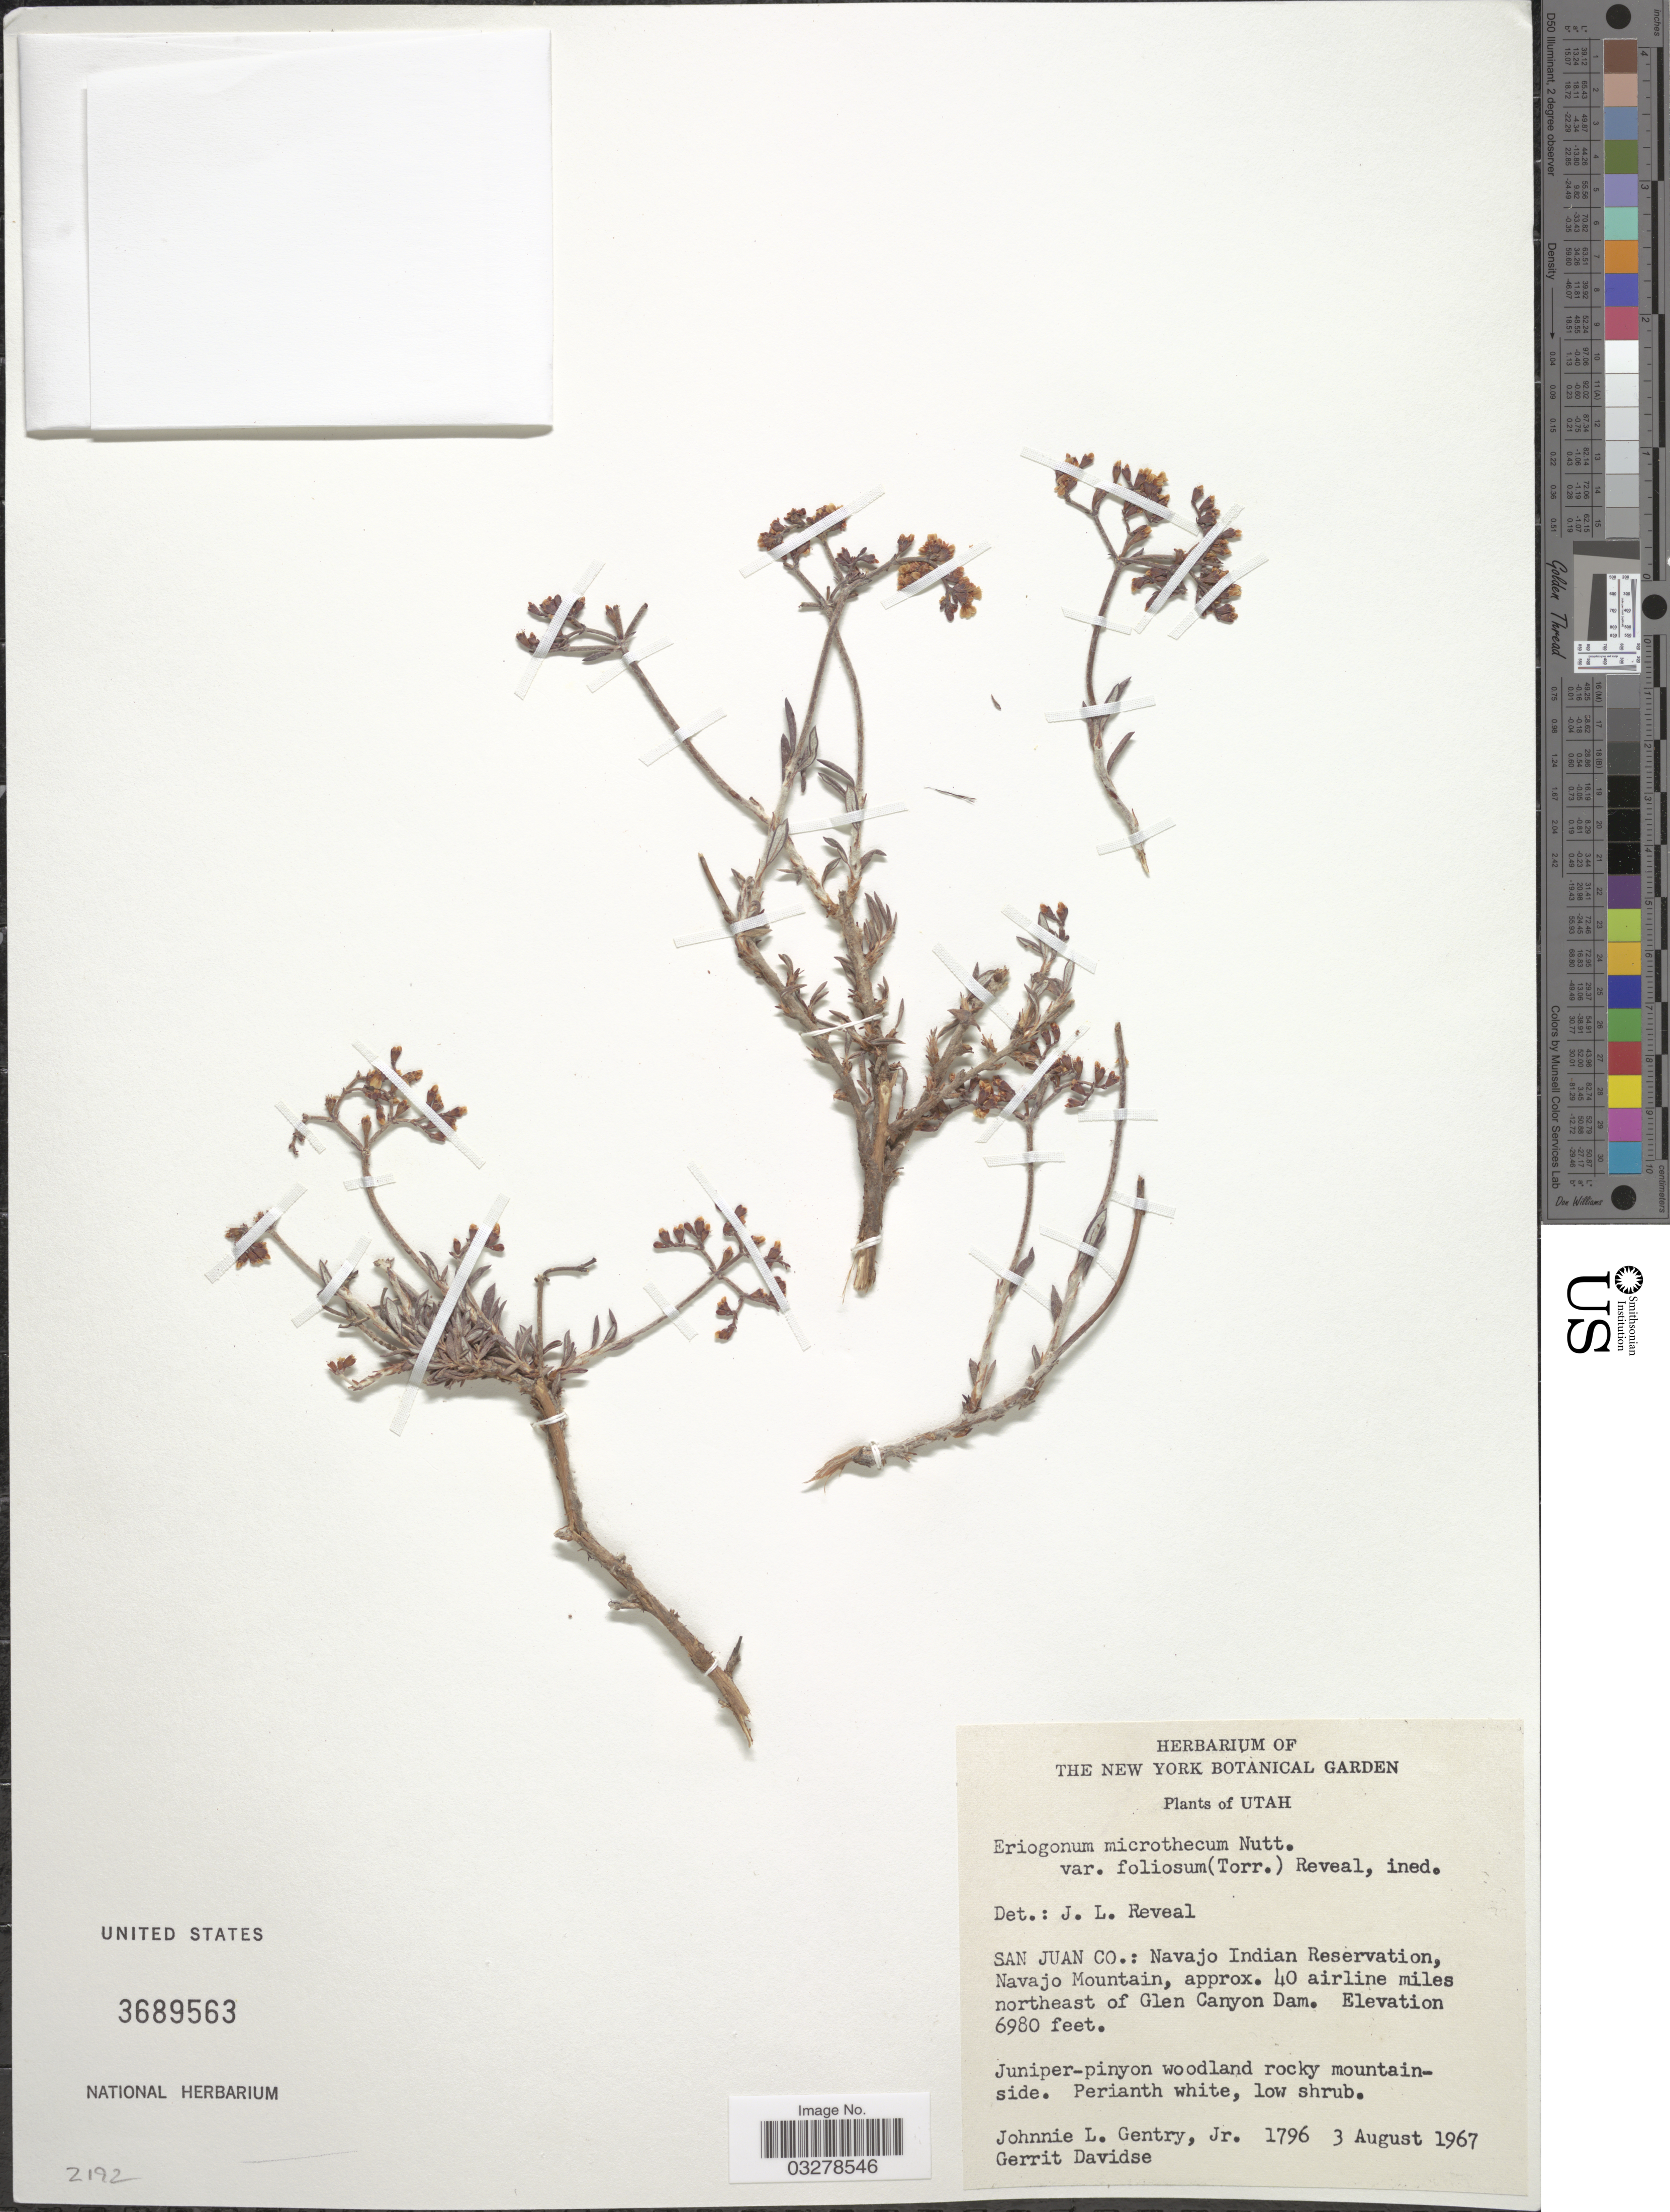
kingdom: Plantae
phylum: Tracheophyta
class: Magnoliopsida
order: Caryophyllales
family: Polygonaceae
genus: Eriogonum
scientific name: Eriogonum microtheca var. foliosum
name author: (Torr. & A. Gray) Reveal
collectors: J. L. Gentry & G. Davidse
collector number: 1796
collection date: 1967-08-03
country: United States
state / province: Utah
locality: San Juan Co.: Navajo Indian Reservation, Navajo Mountain, approx. 40 airline miles northeast of Glen Canyon Dam.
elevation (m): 2128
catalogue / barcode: US 3689563